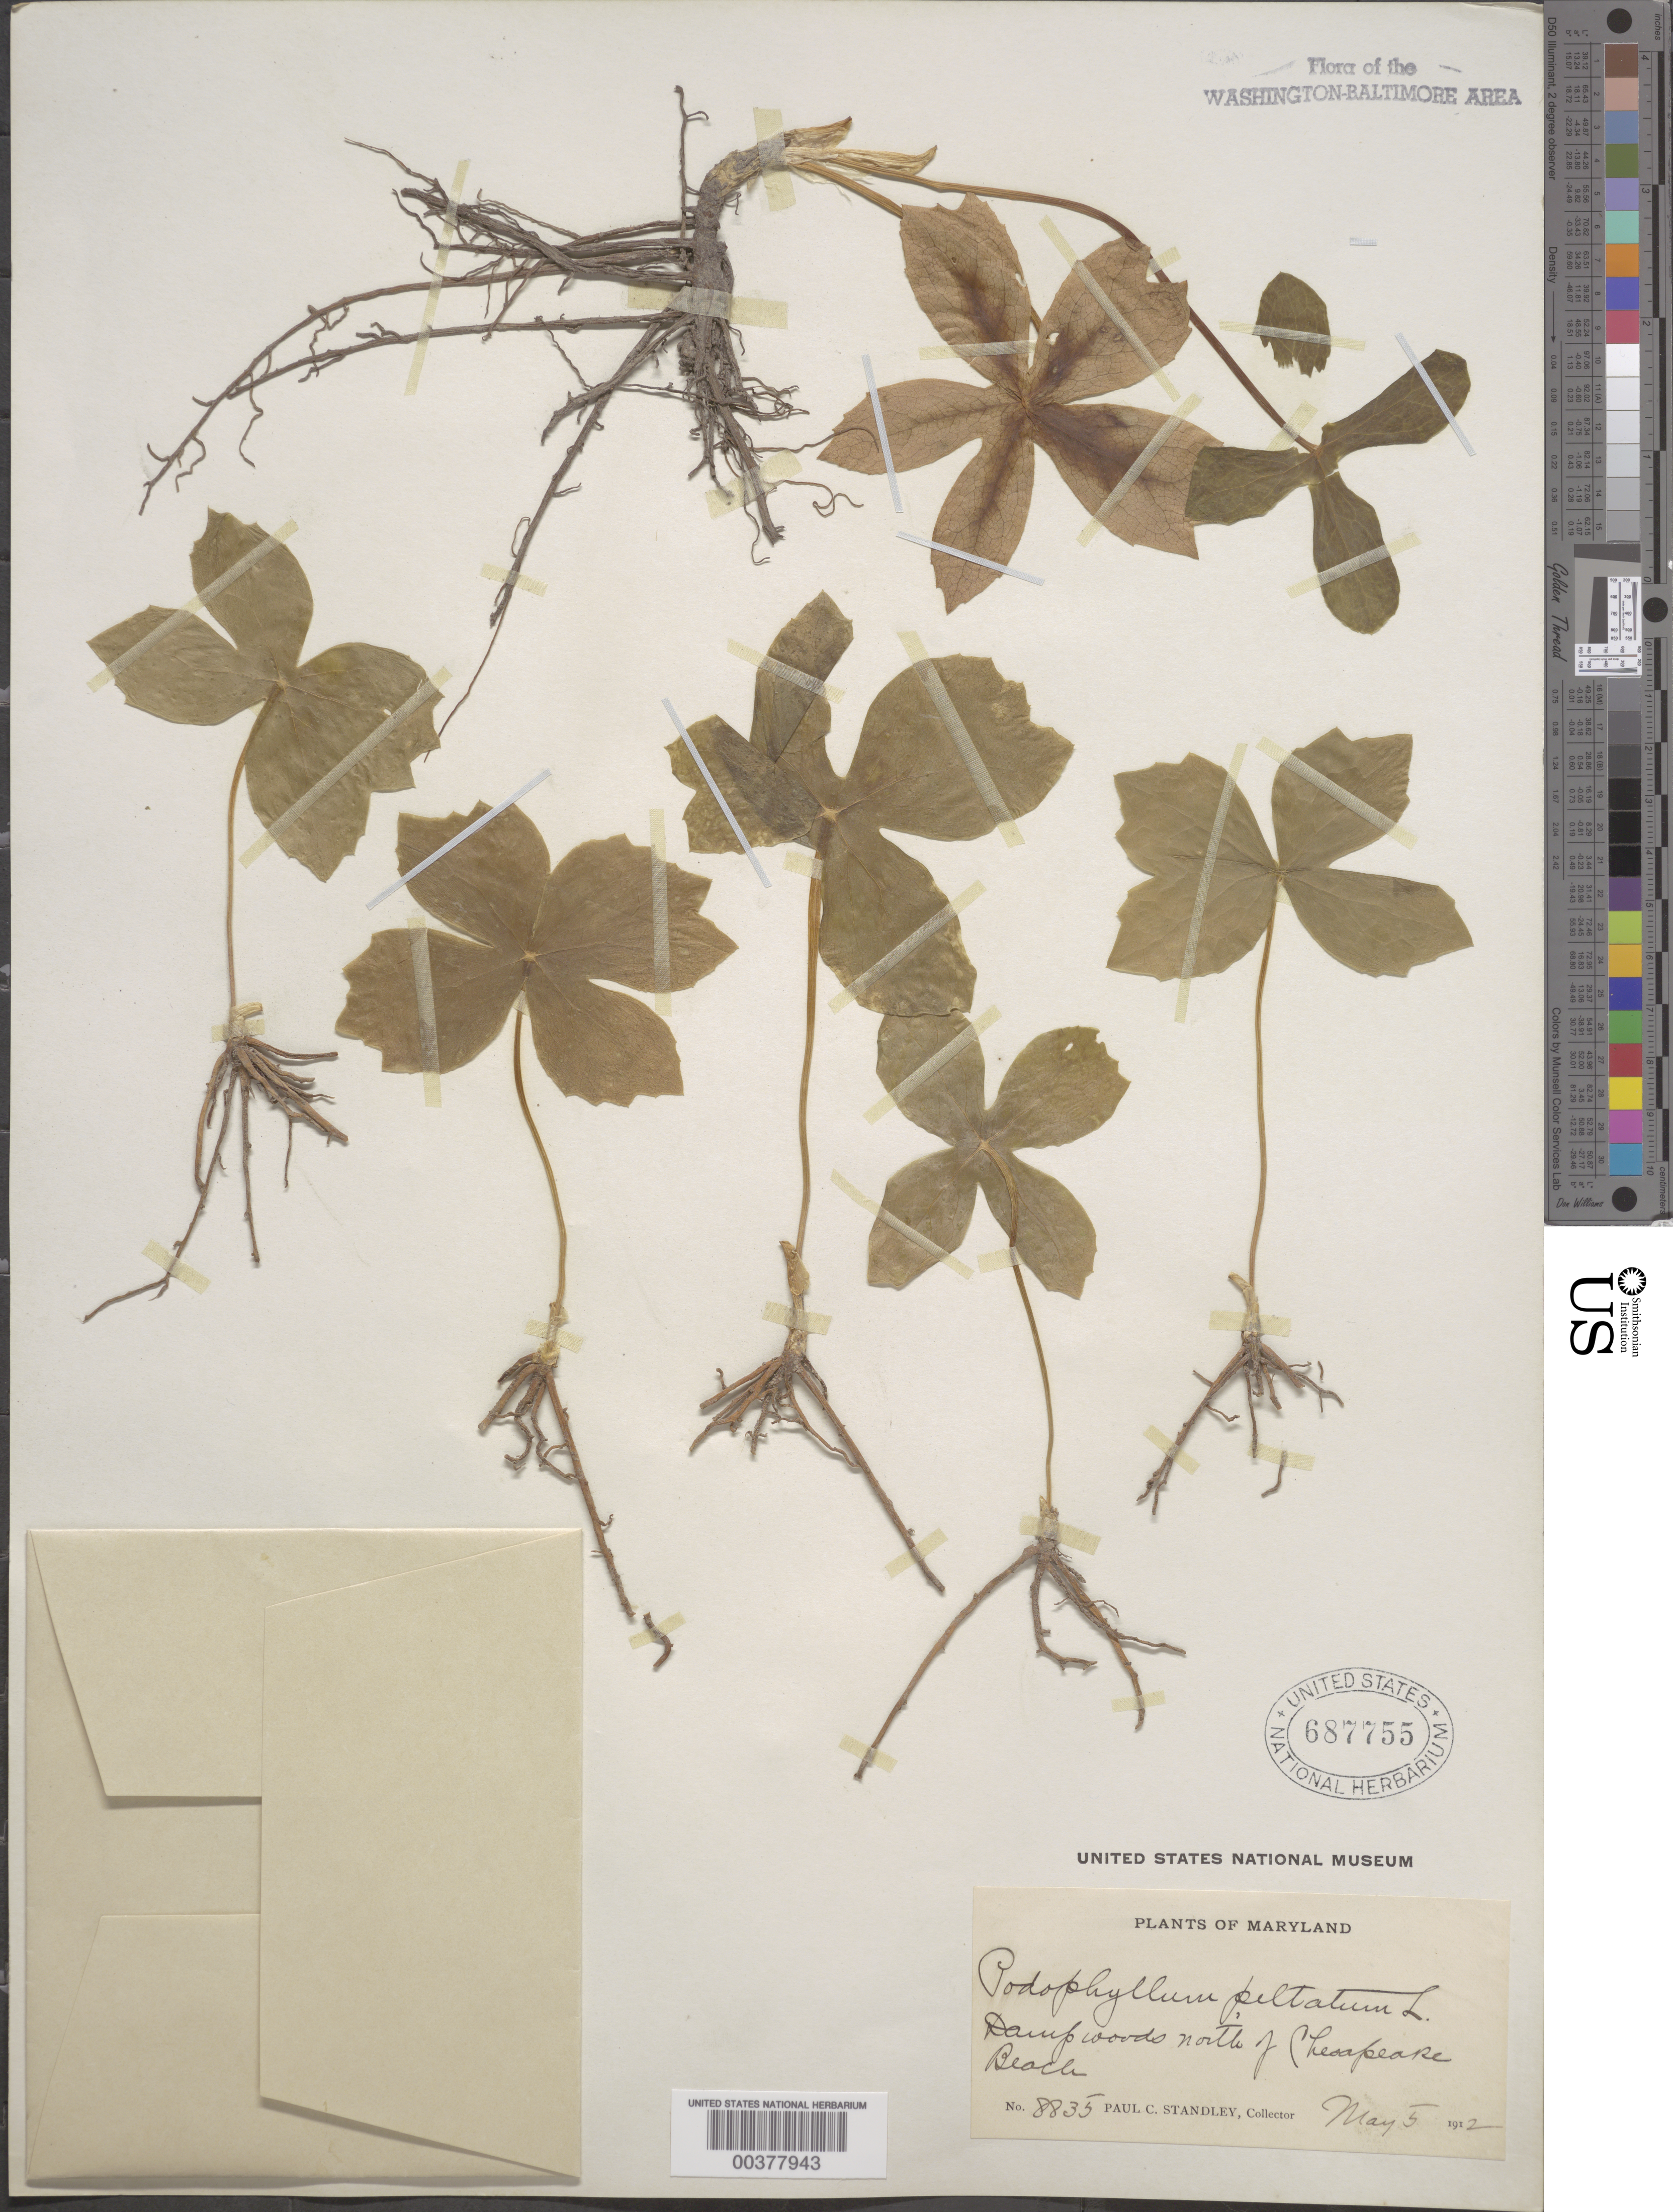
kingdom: Plantae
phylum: Tracheophyta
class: Magnoliopsida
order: Ranunculales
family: Berberidaceae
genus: Podophyllum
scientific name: Podophyllum peltatum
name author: L.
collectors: P. C. Standley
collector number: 8835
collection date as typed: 05 May 1912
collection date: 1912-05-05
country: United States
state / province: Maryland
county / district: Calvert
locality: North of Chesapeake Beach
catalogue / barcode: US 687755